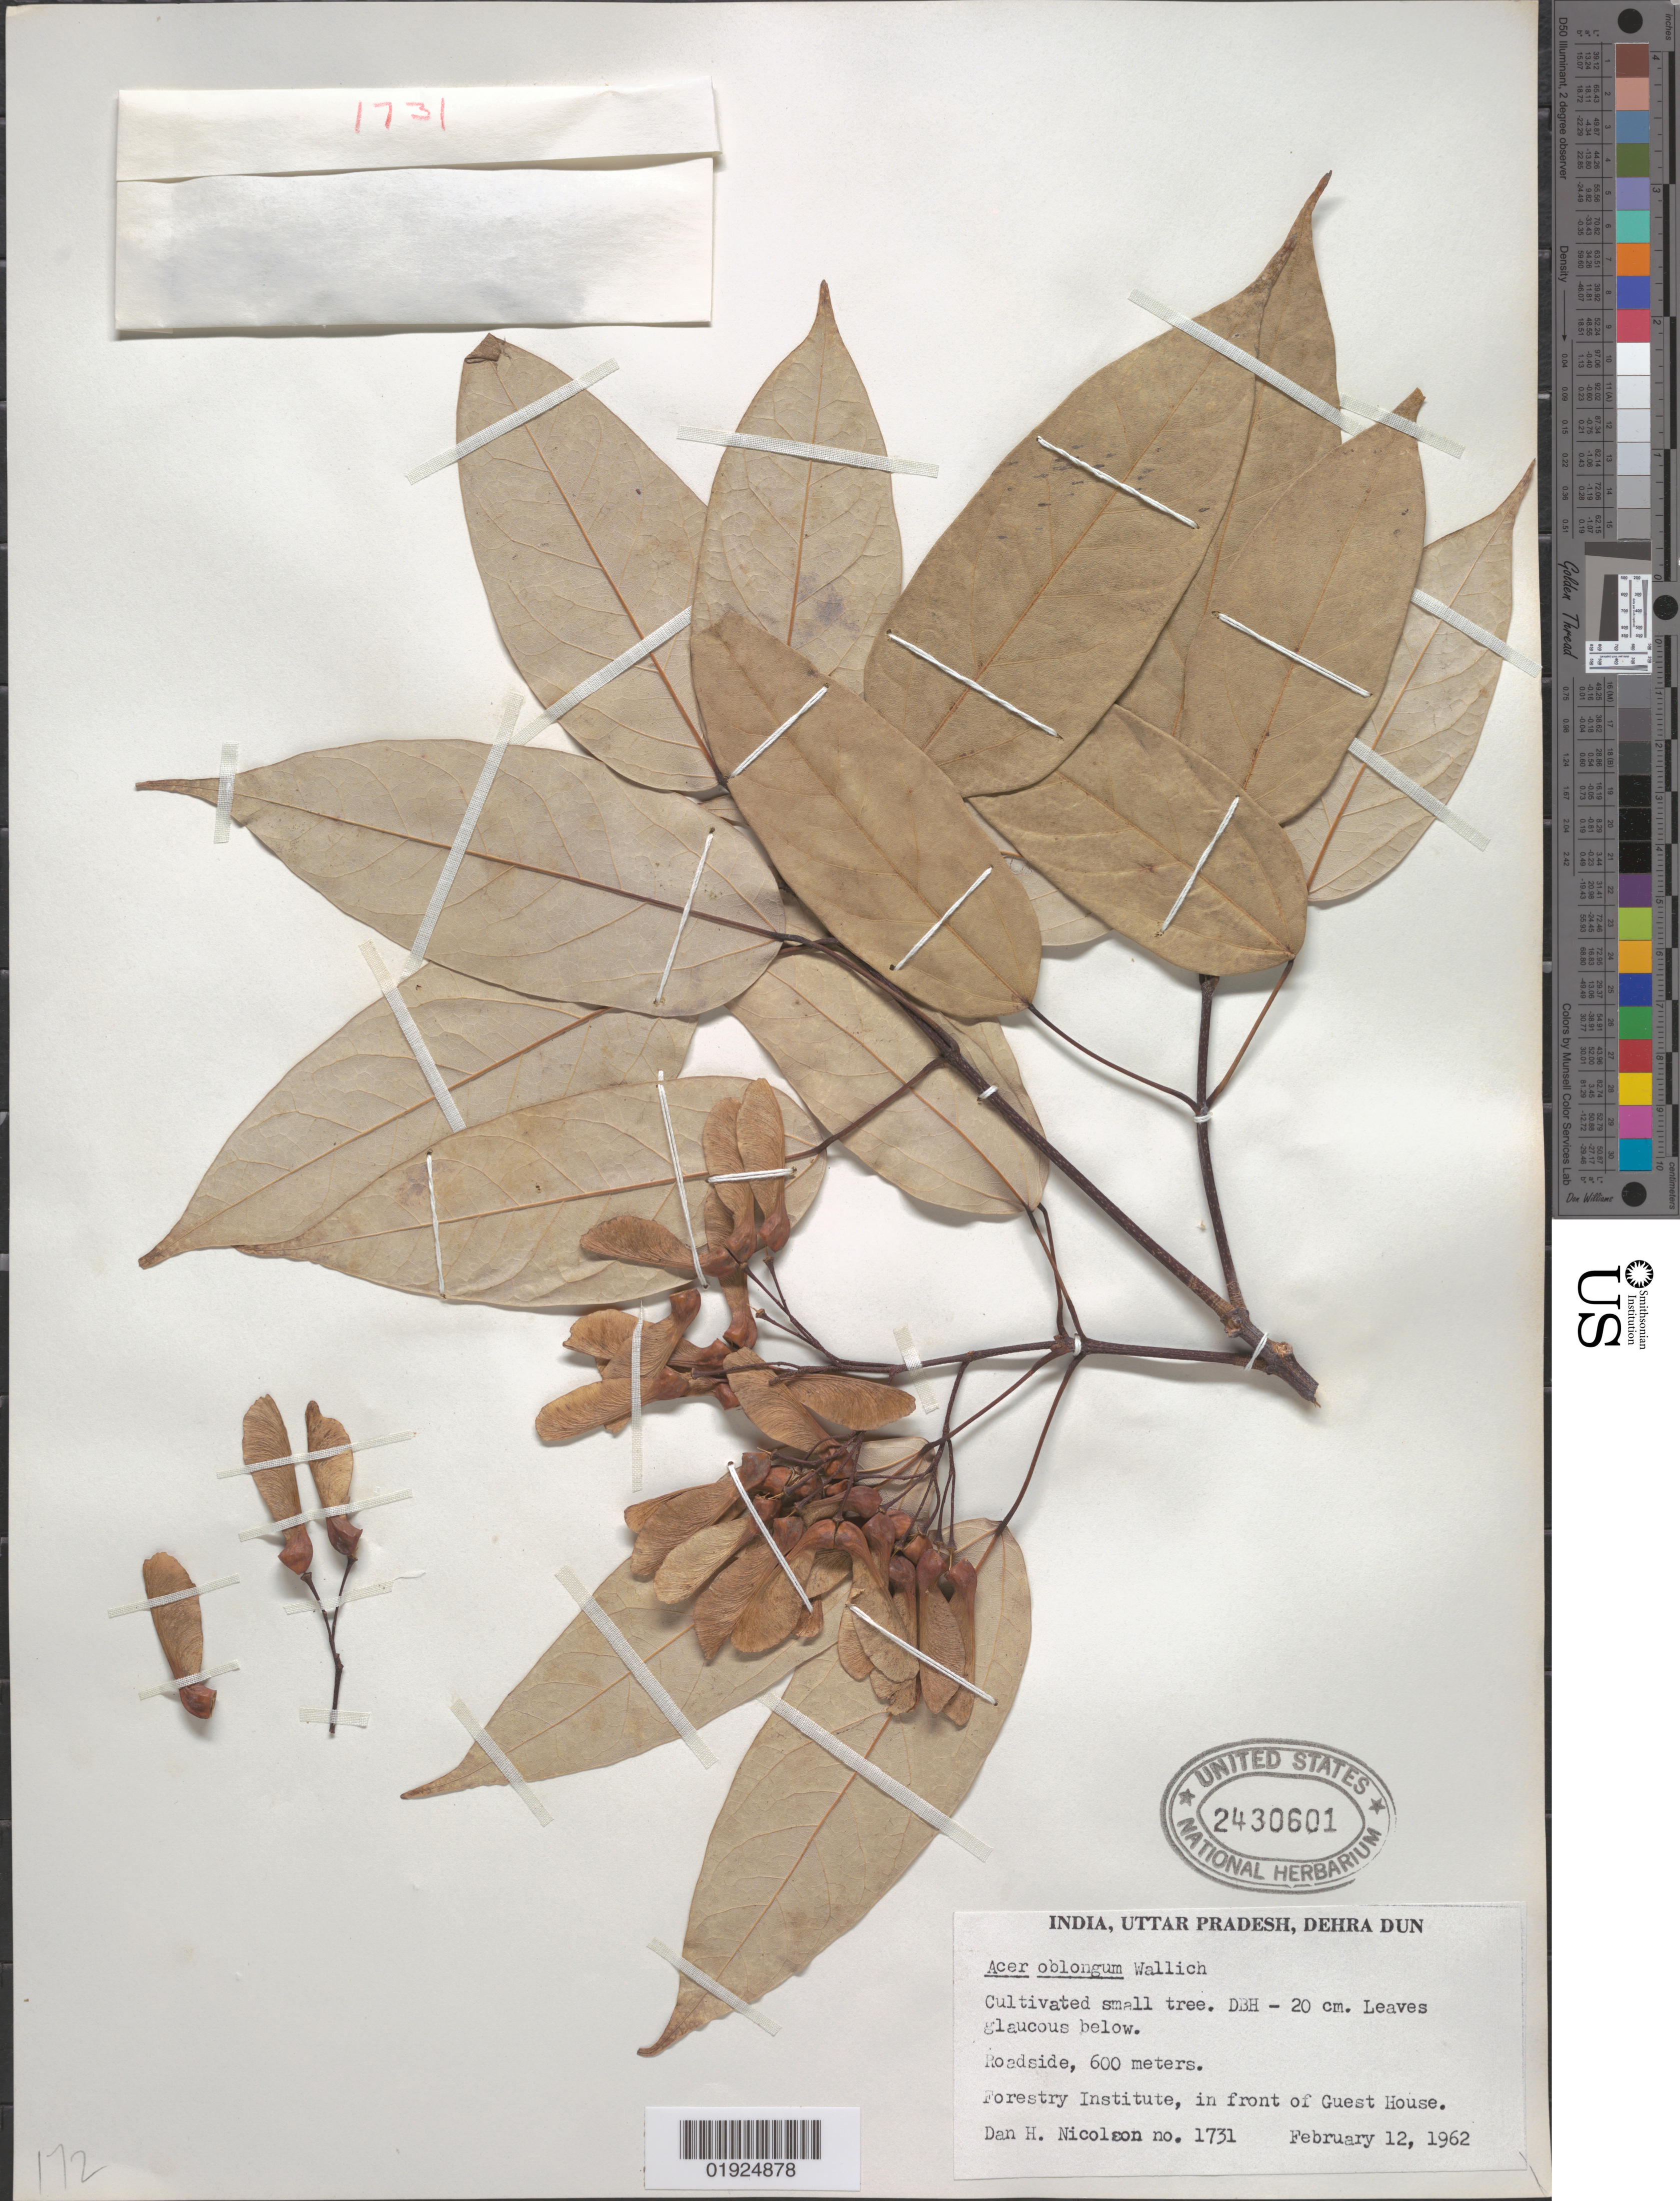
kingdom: Plantae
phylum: Tracheophyta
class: Magnoliopsida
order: Sapindales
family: Sapindaceae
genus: Acer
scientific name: Acer oblongum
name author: Wall. ex DC.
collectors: D. H. Nicolson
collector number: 1731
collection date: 1962-02-12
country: India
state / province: Uttarakhand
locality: Uttar Pradesh, Dehra Dun. Forestry Institute, in front of Guest House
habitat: Roadside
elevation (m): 600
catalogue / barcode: US 2430601